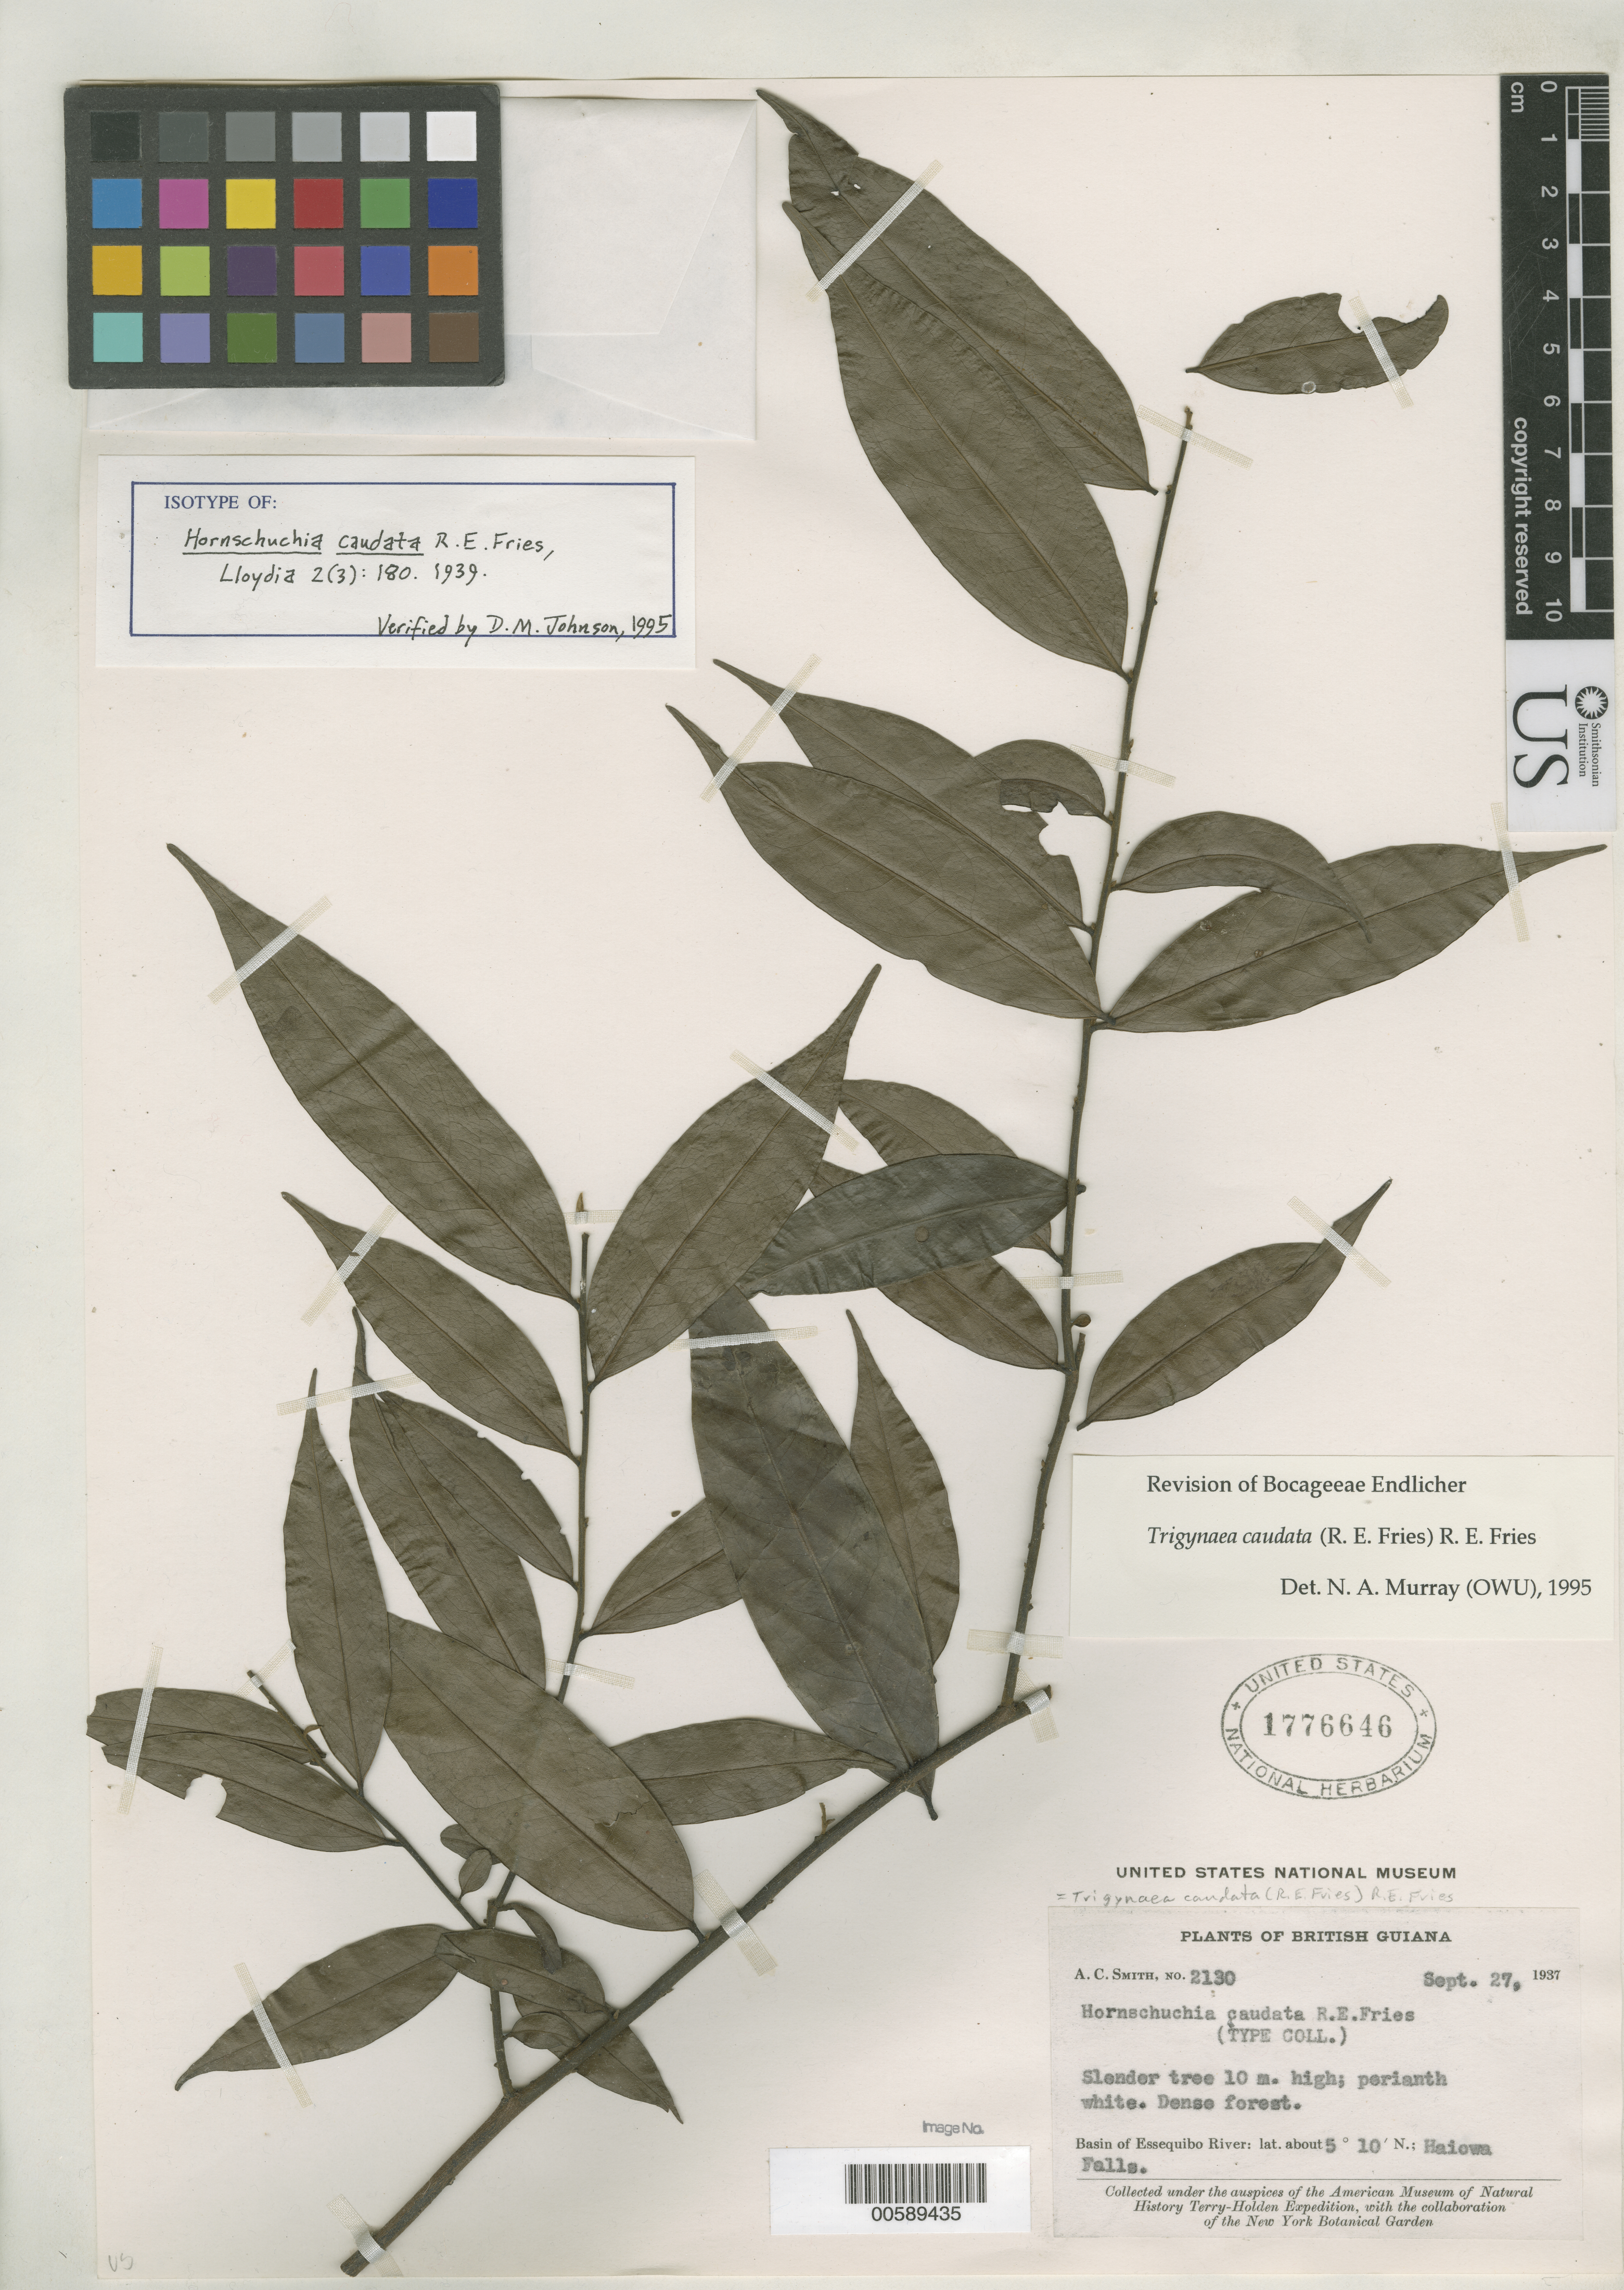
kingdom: Plantae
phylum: Tracheophyta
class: Magnoliopsida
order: Magnoliales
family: Annonaceae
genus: Hornschuchia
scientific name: Hornschuchia caudata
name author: R.E. Fr.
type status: Isotype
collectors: A. C. Smith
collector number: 2130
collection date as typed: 27 Sep 1937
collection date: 1937-09-27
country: Guyana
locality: Basin of Essequibo River, Hiowa Falls. (lat/long recorded as: lat=05:10:0:N long=:::)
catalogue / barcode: US 1776646